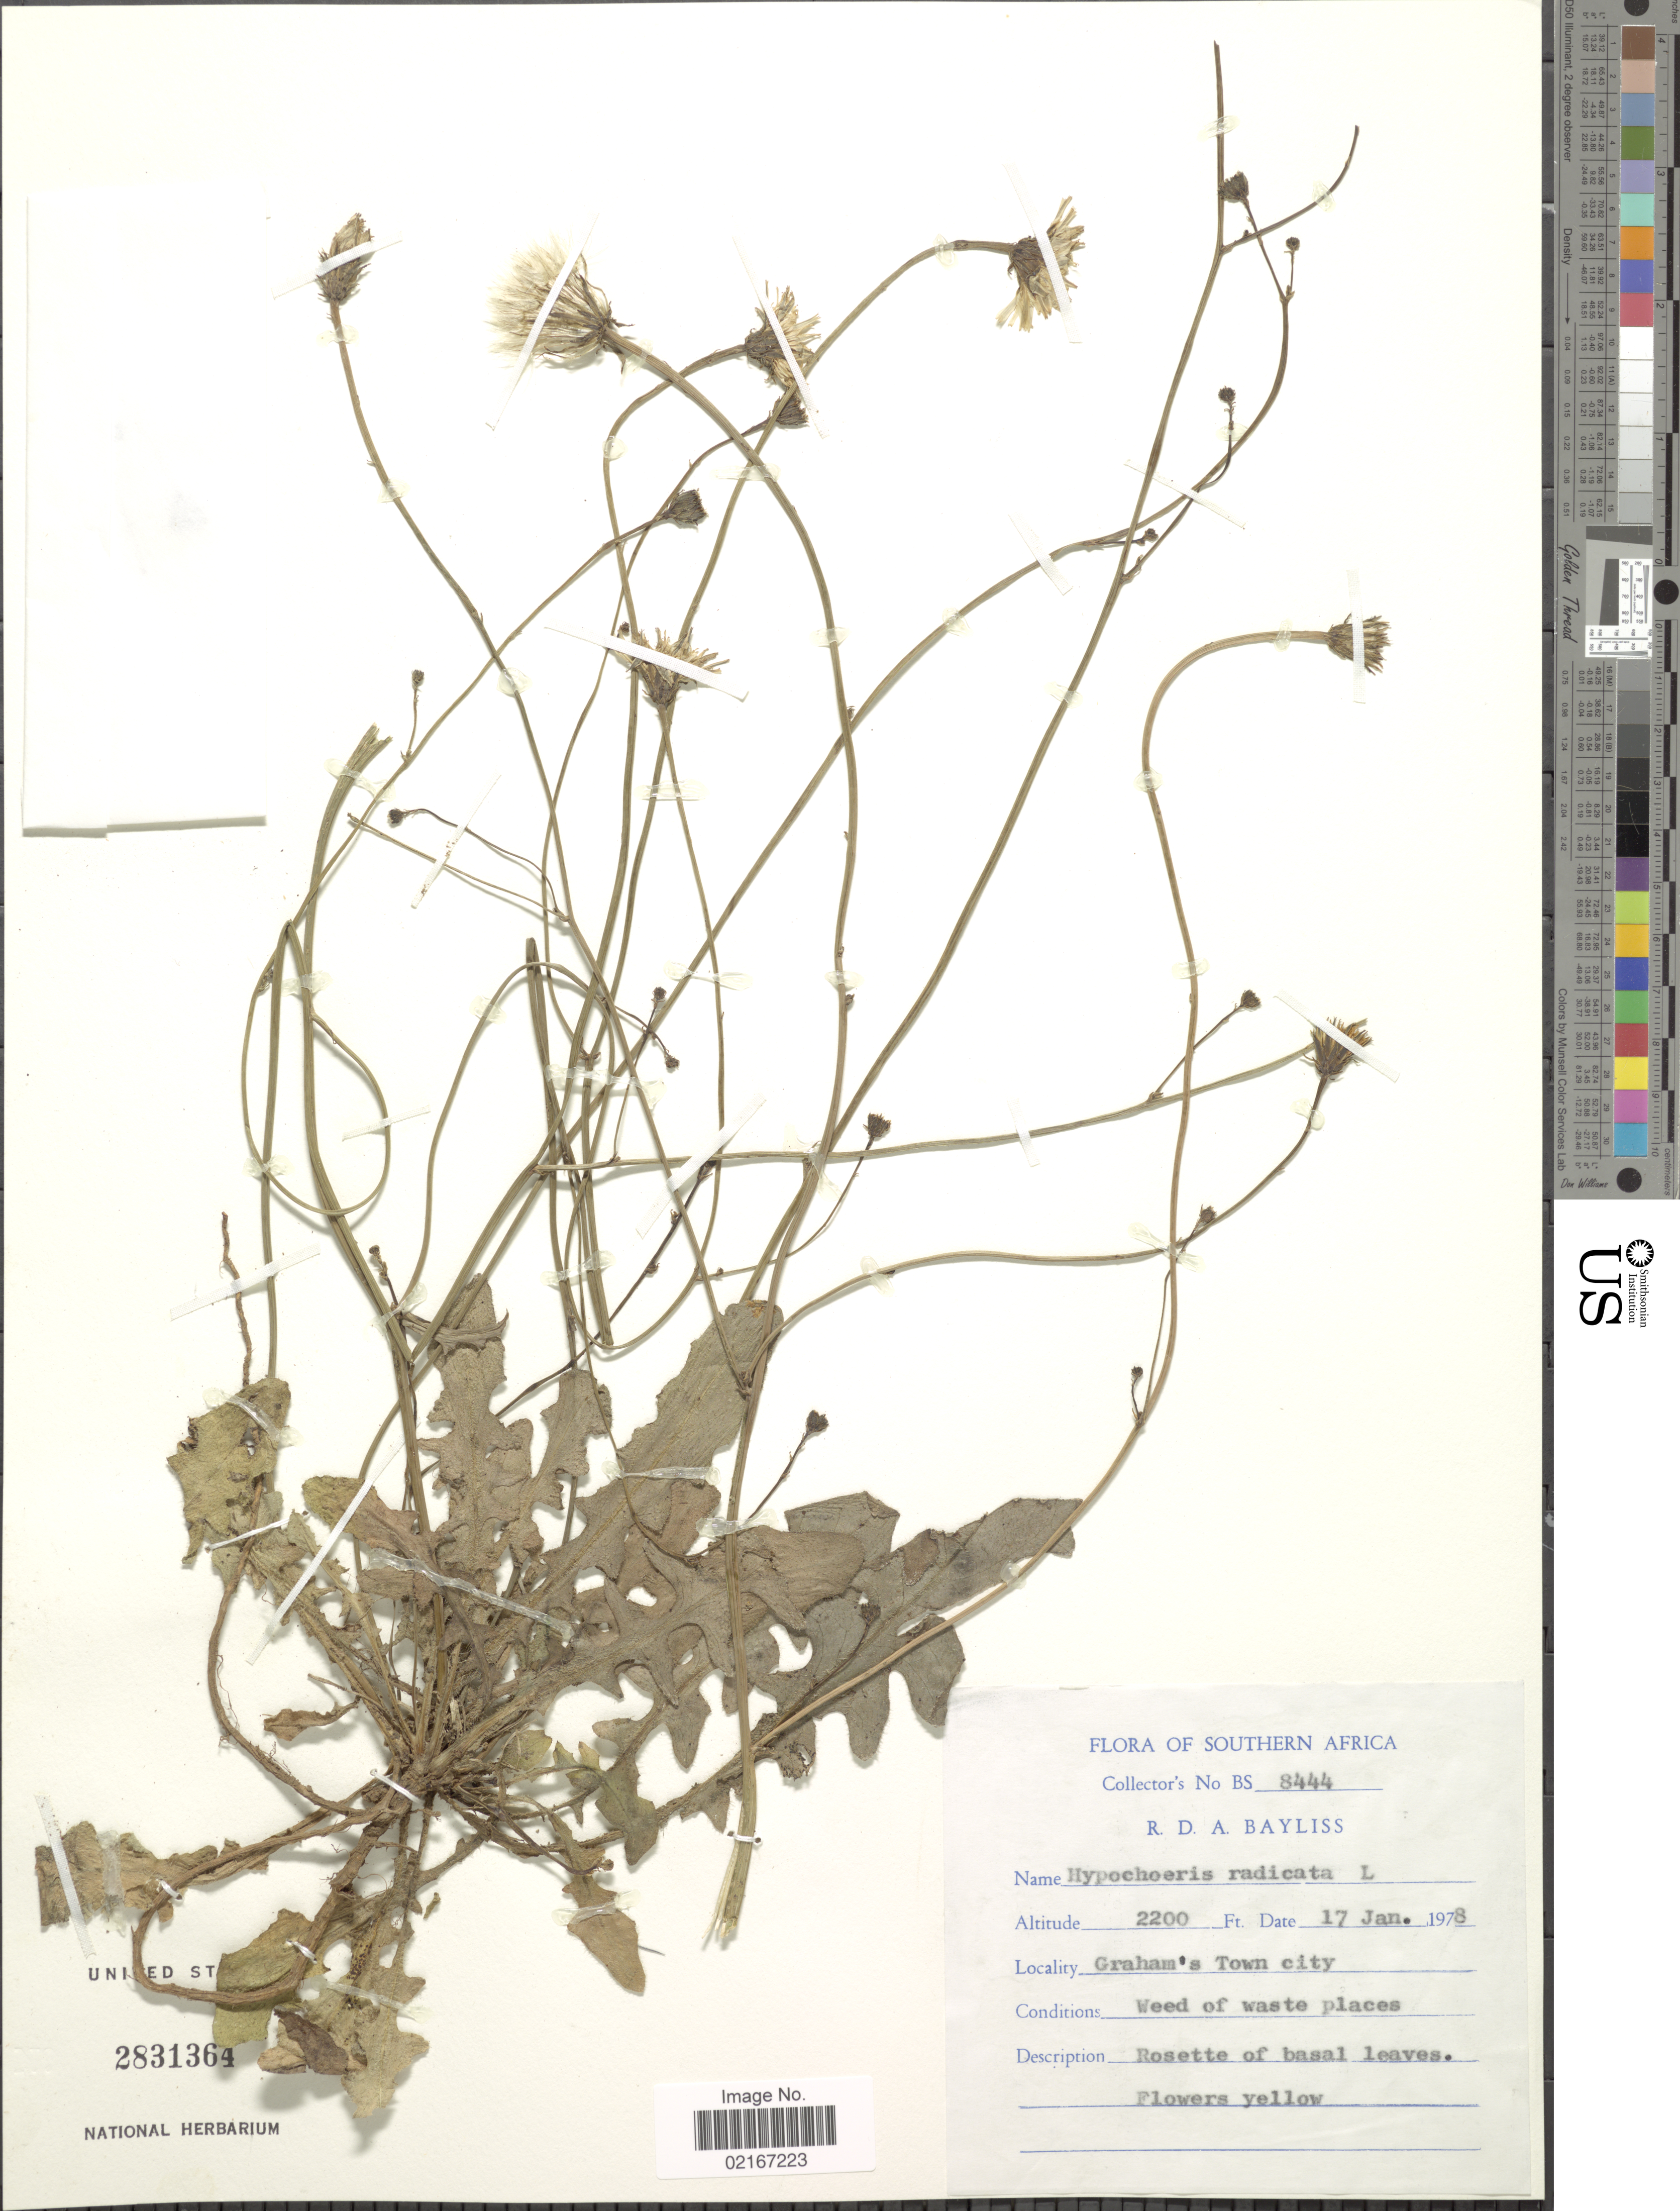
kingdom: Plantae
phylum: Tracheophyta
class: Magnoliopsida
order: Asterales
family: Asteraceae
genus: Hypochaeris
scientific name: Hypochaeris radicata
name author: L.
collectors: R. Bayliss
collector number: BS8444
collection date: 1978-01-17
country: South Africa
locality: Southern Africa, Graham's Town City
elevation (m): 671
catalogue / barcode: US 2831364